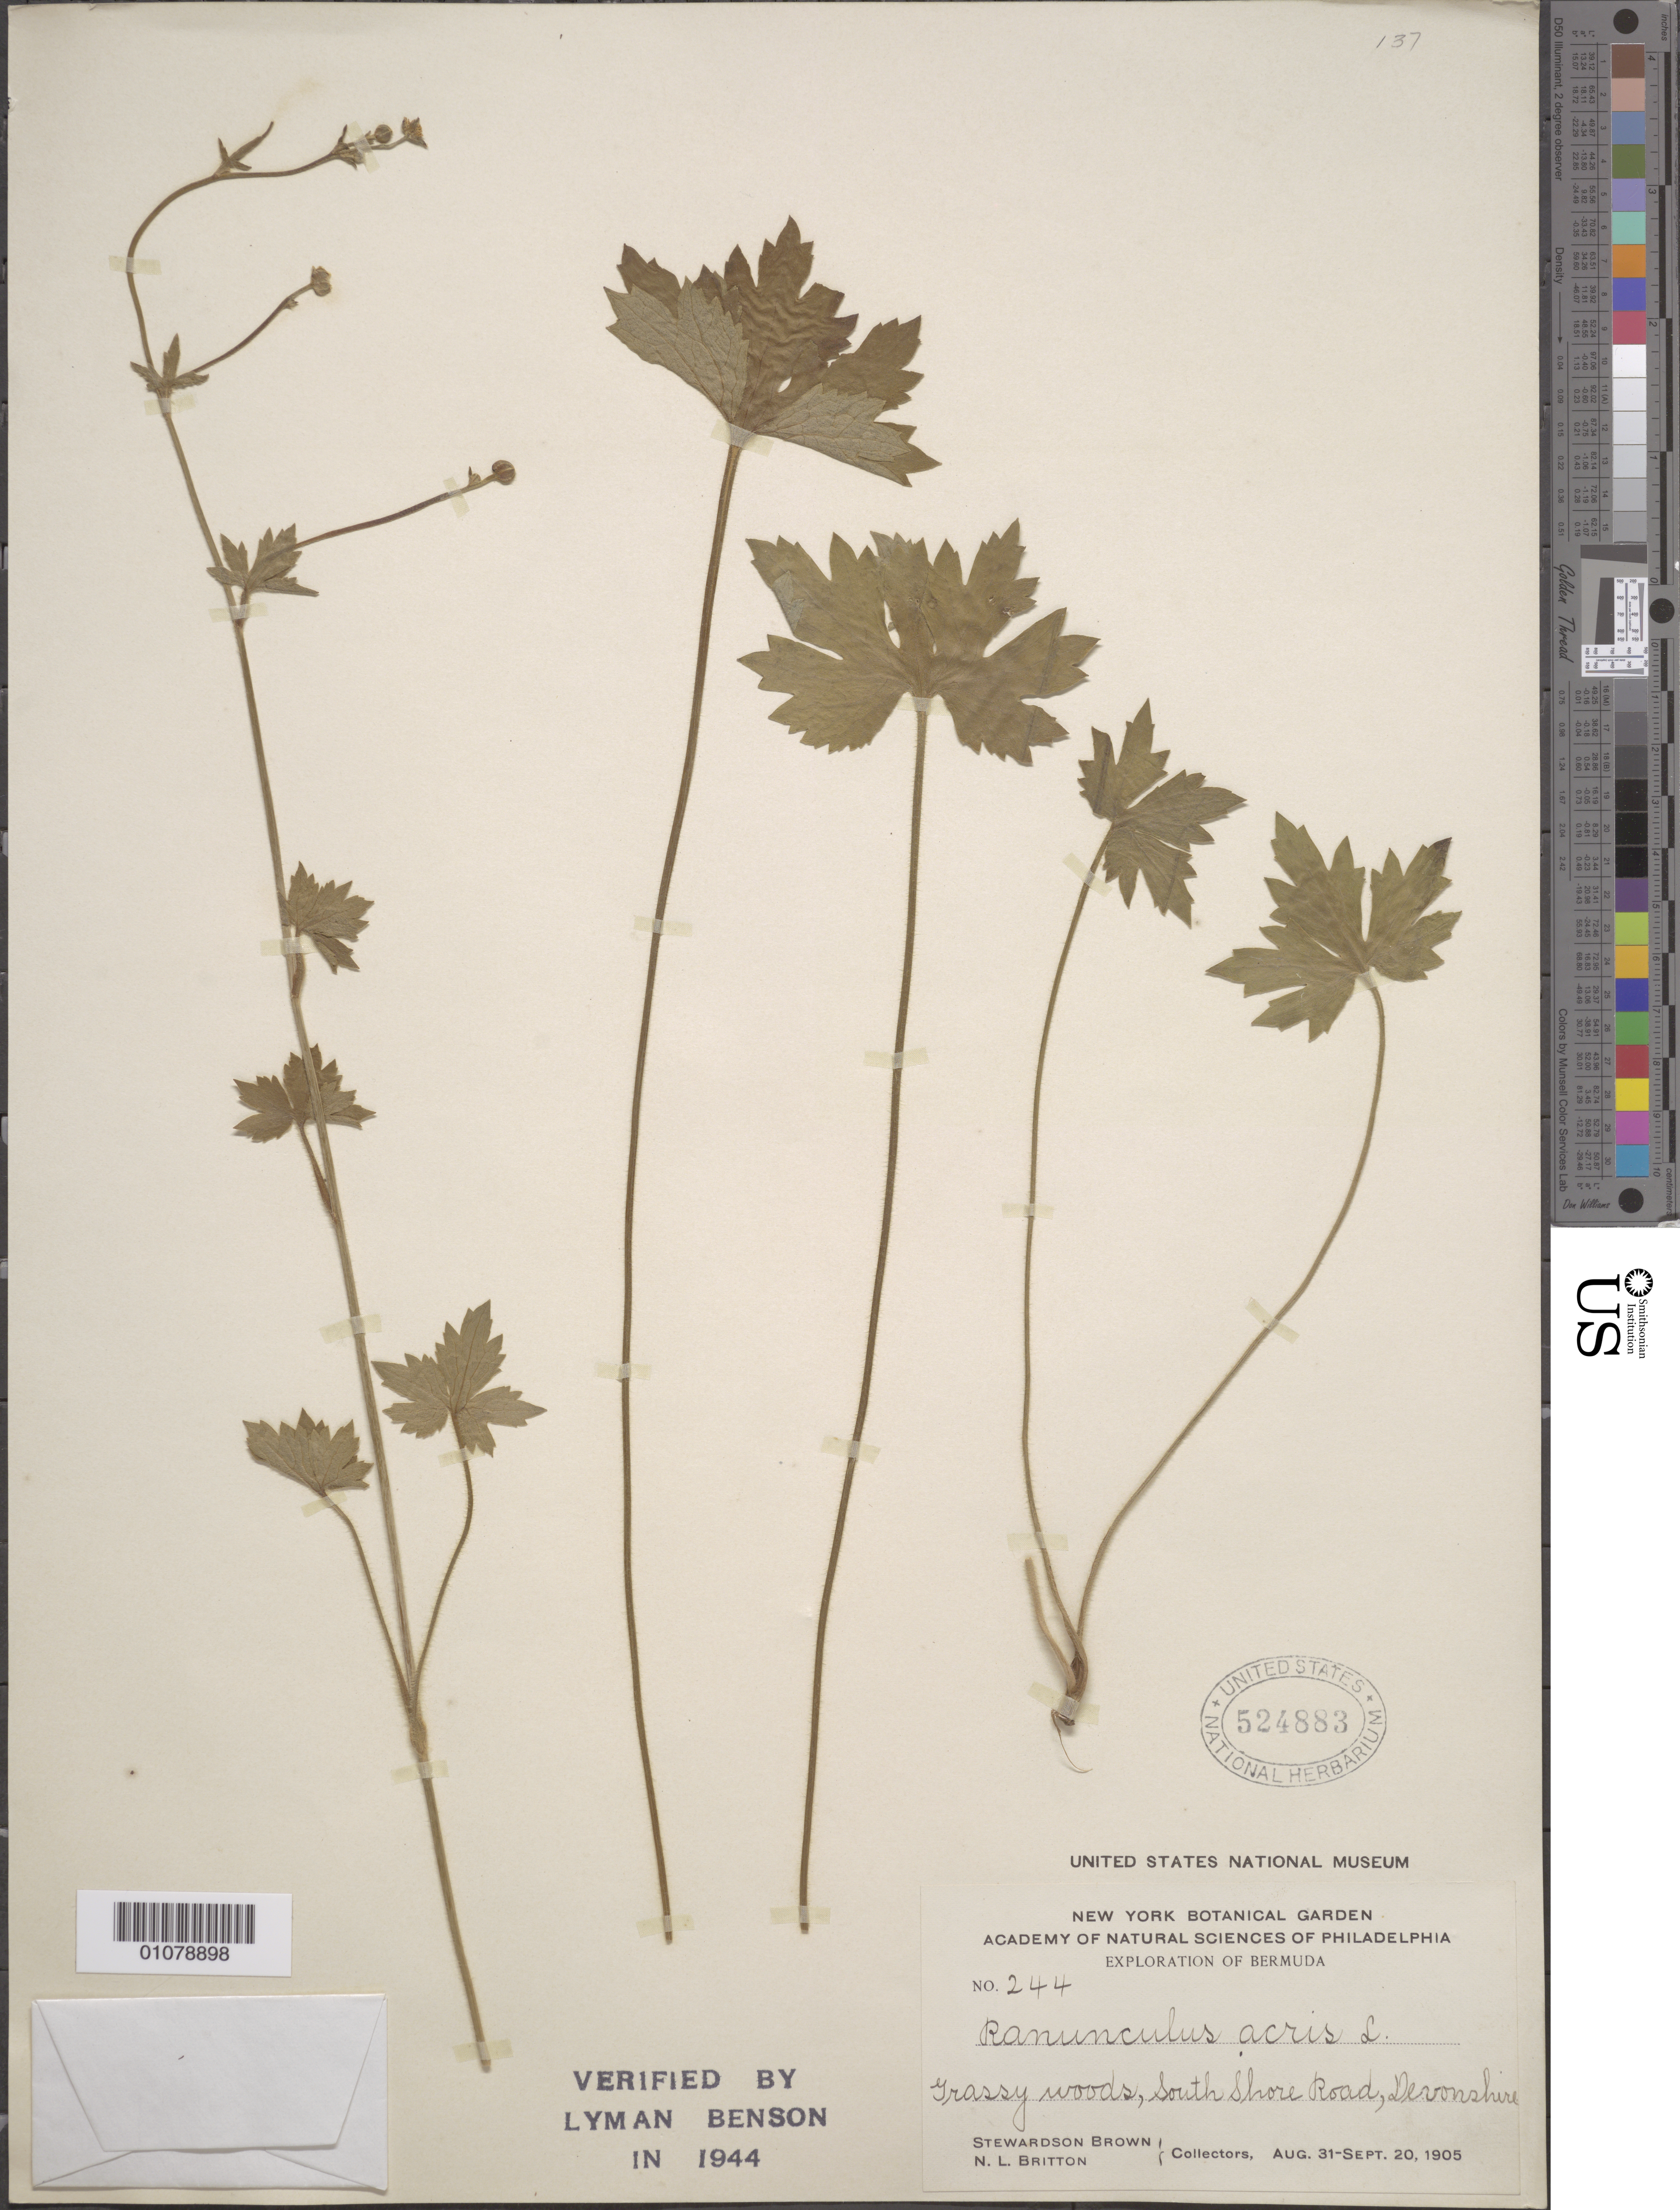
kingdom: Plantae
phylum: Tracheophyta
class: Magnoliopsida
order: Ranunculales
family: Ranunculaceae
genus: Ranunculus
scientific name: Ranunculus acris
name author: L.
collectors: S. Brown & N. Britton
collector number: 244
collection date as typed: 31 Aug 1905 to 20 Sep 1905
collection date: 1905-08-31/1905-09-20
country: Bermuda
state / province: Devonshire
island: Bermuda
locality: Bermuda, Devonshire, South Shore Road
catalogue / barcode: US 524883